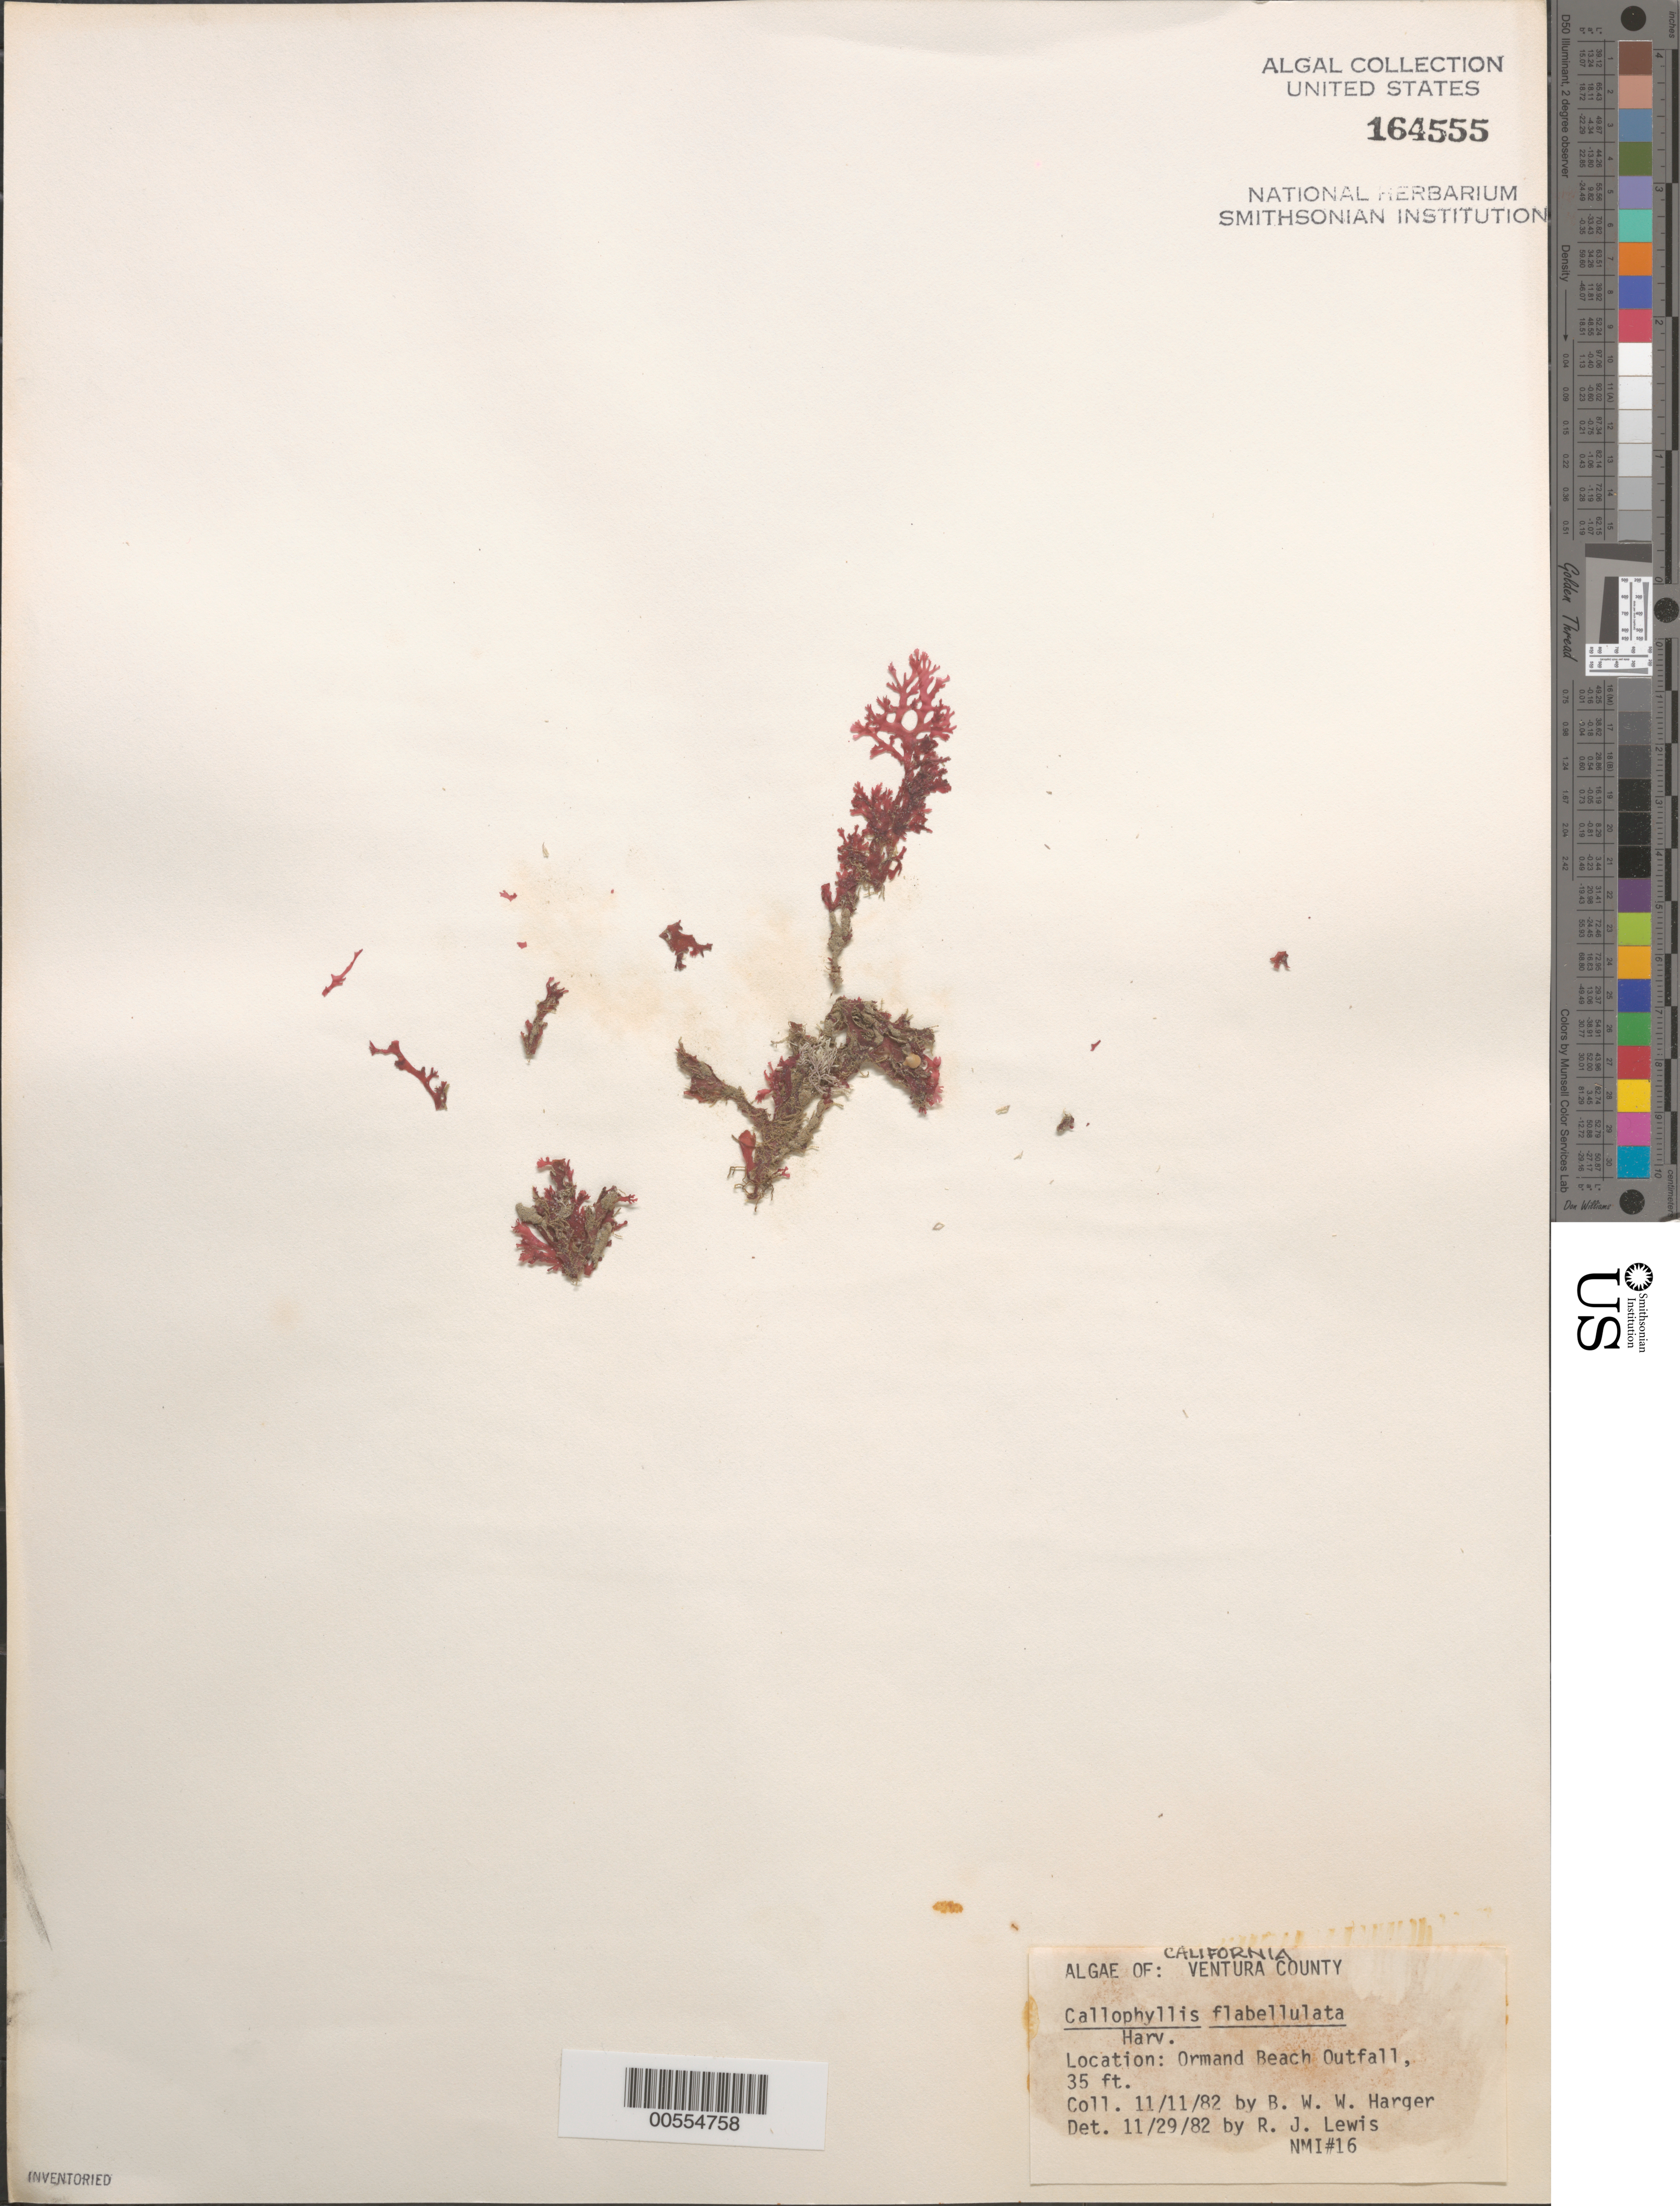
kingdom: Plantae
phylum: Rhodophyta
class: Florideophyceae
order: Gigartinales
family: Kallymeniaceae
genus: Callophyllis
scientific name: Callophyllis flabellulata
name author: Harv.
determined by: Lewis, R. J.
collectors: B. W. Harger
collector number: NMI 16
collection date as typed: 11 Nov 1982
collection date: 1982-11-11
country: United States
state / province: California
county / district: Ventura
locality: Ormand Beach outfall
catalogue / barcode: US 164555